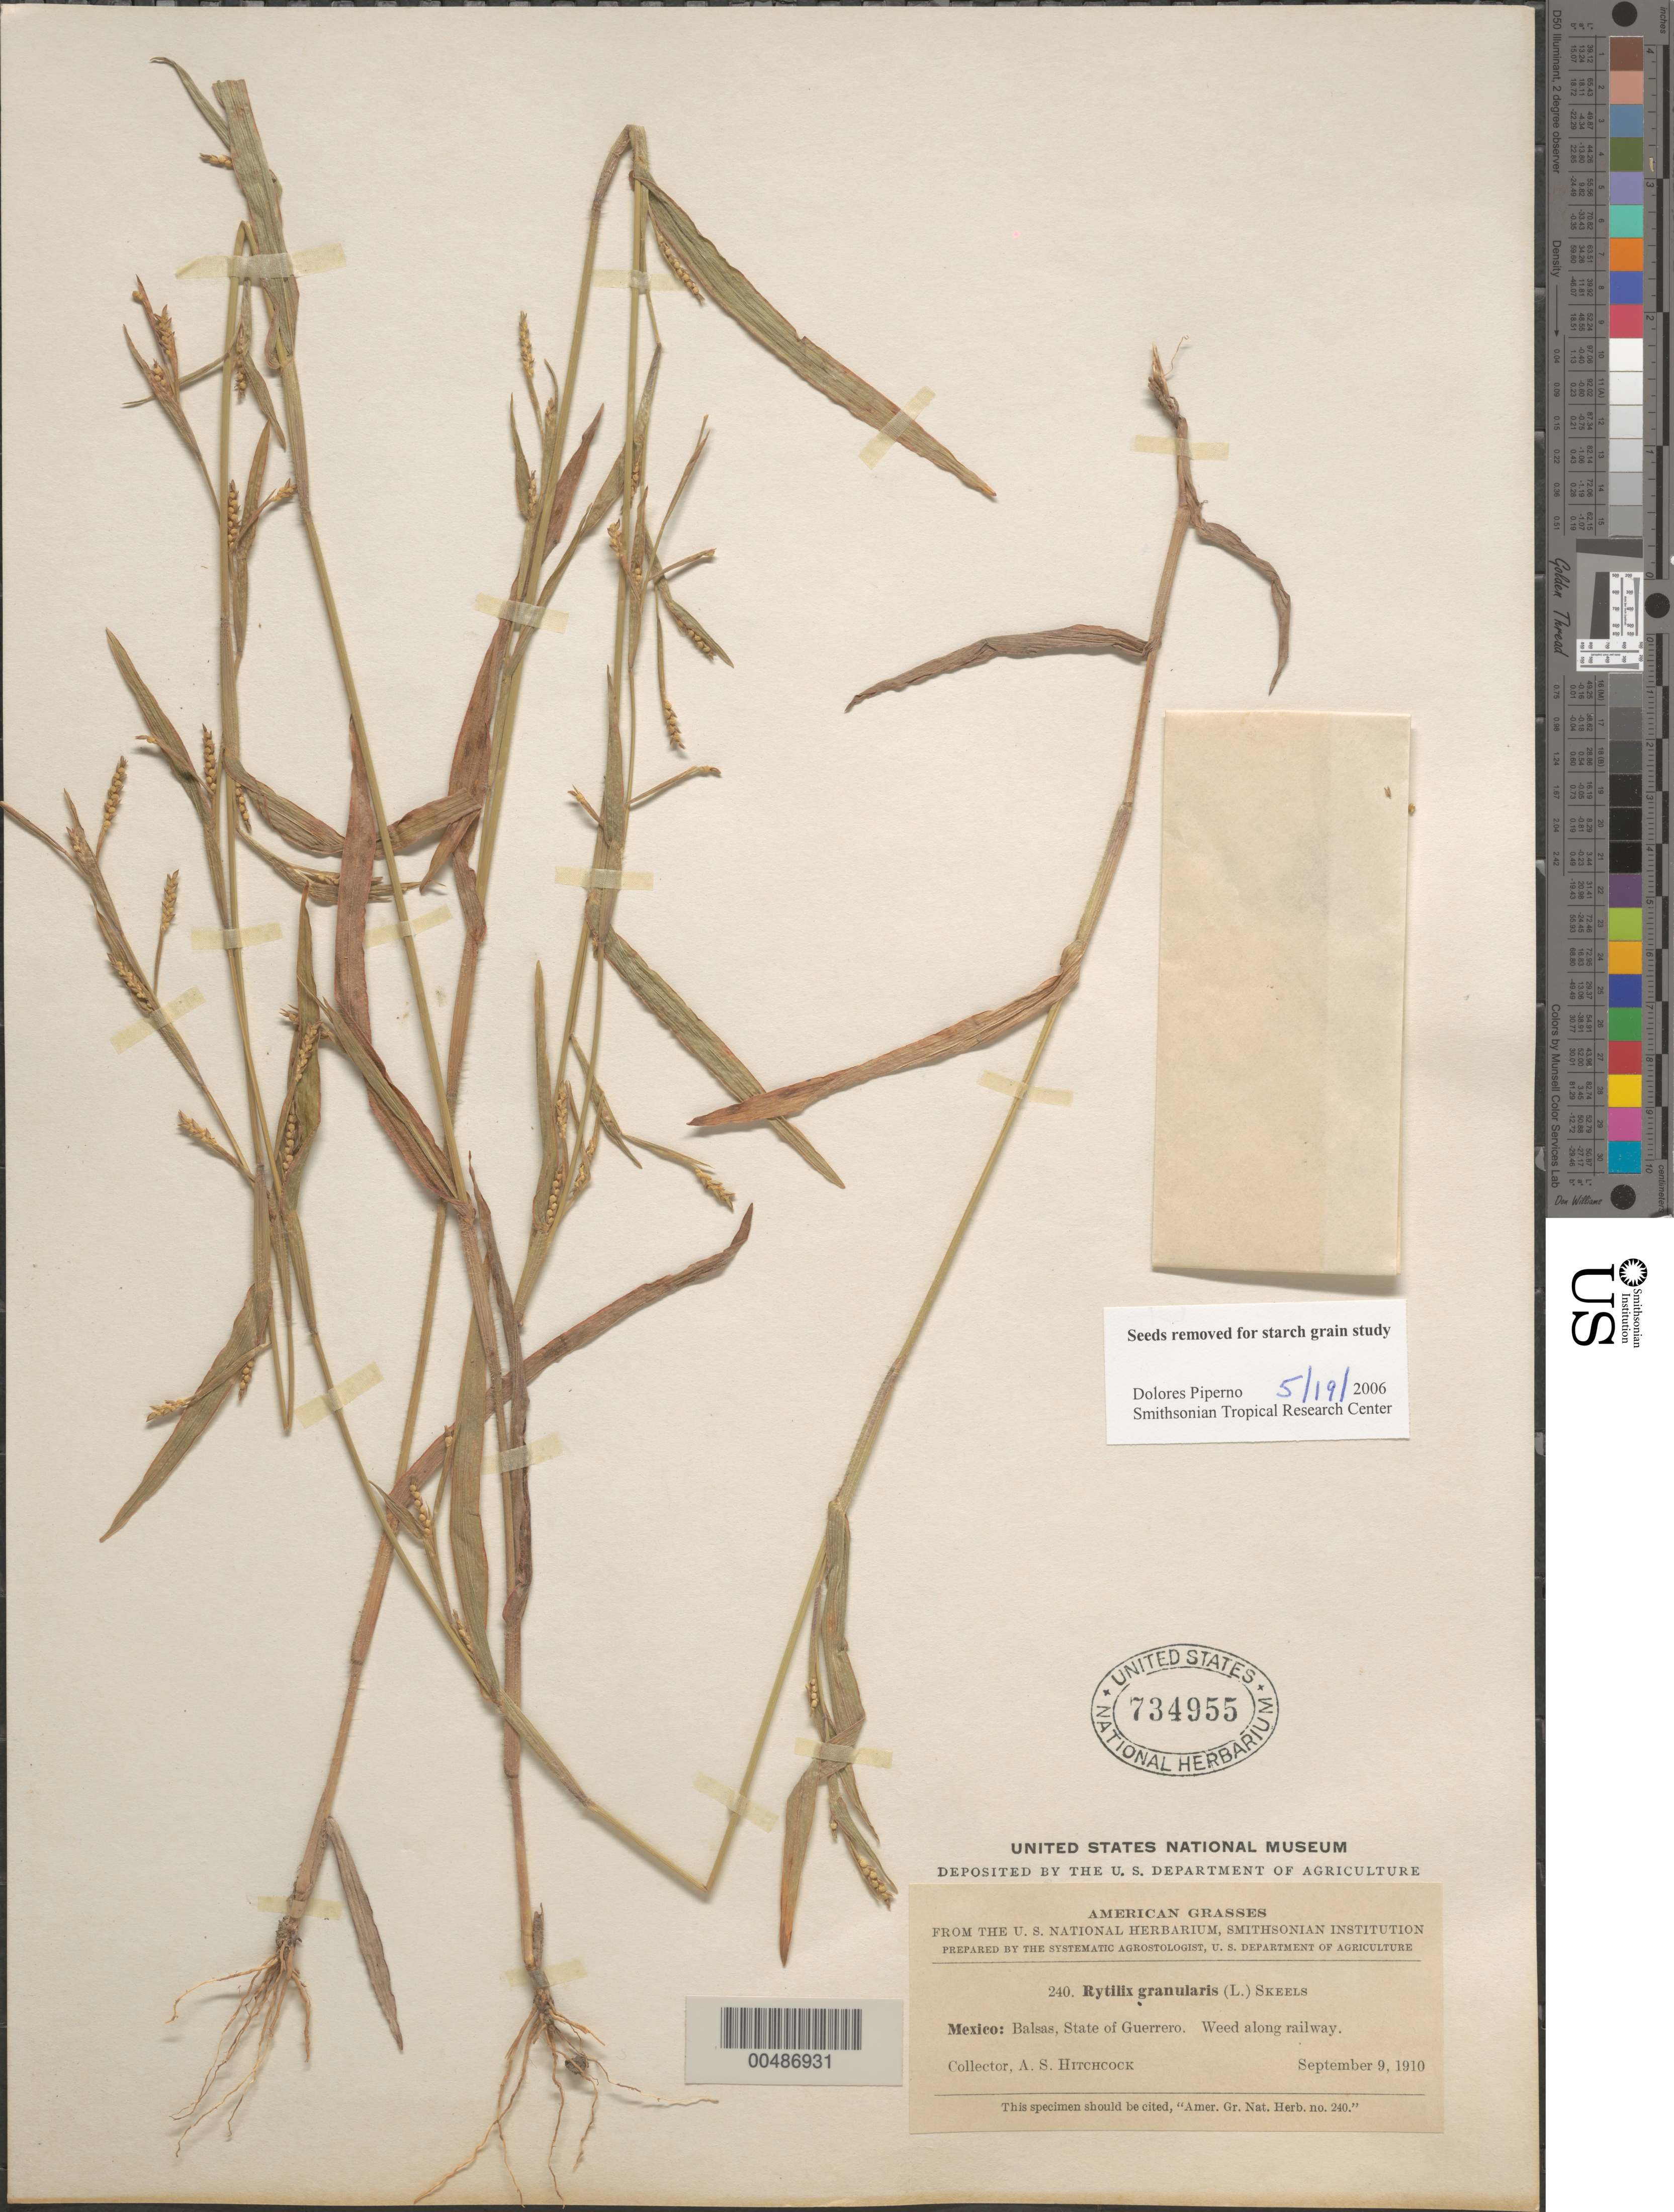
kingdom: Plantae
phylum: Tracheophyta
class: Liliopsida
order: Poales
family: Poaceae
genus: Hackelochloa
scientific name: Hackelochloa granularis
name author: (L.) Kuntze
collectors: A. S. Hitchcock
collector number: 240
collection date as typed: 9 Sep 1910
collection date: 1910-09-09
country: Mexico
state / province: Guerrero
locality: Balsas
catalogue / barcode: US 734955